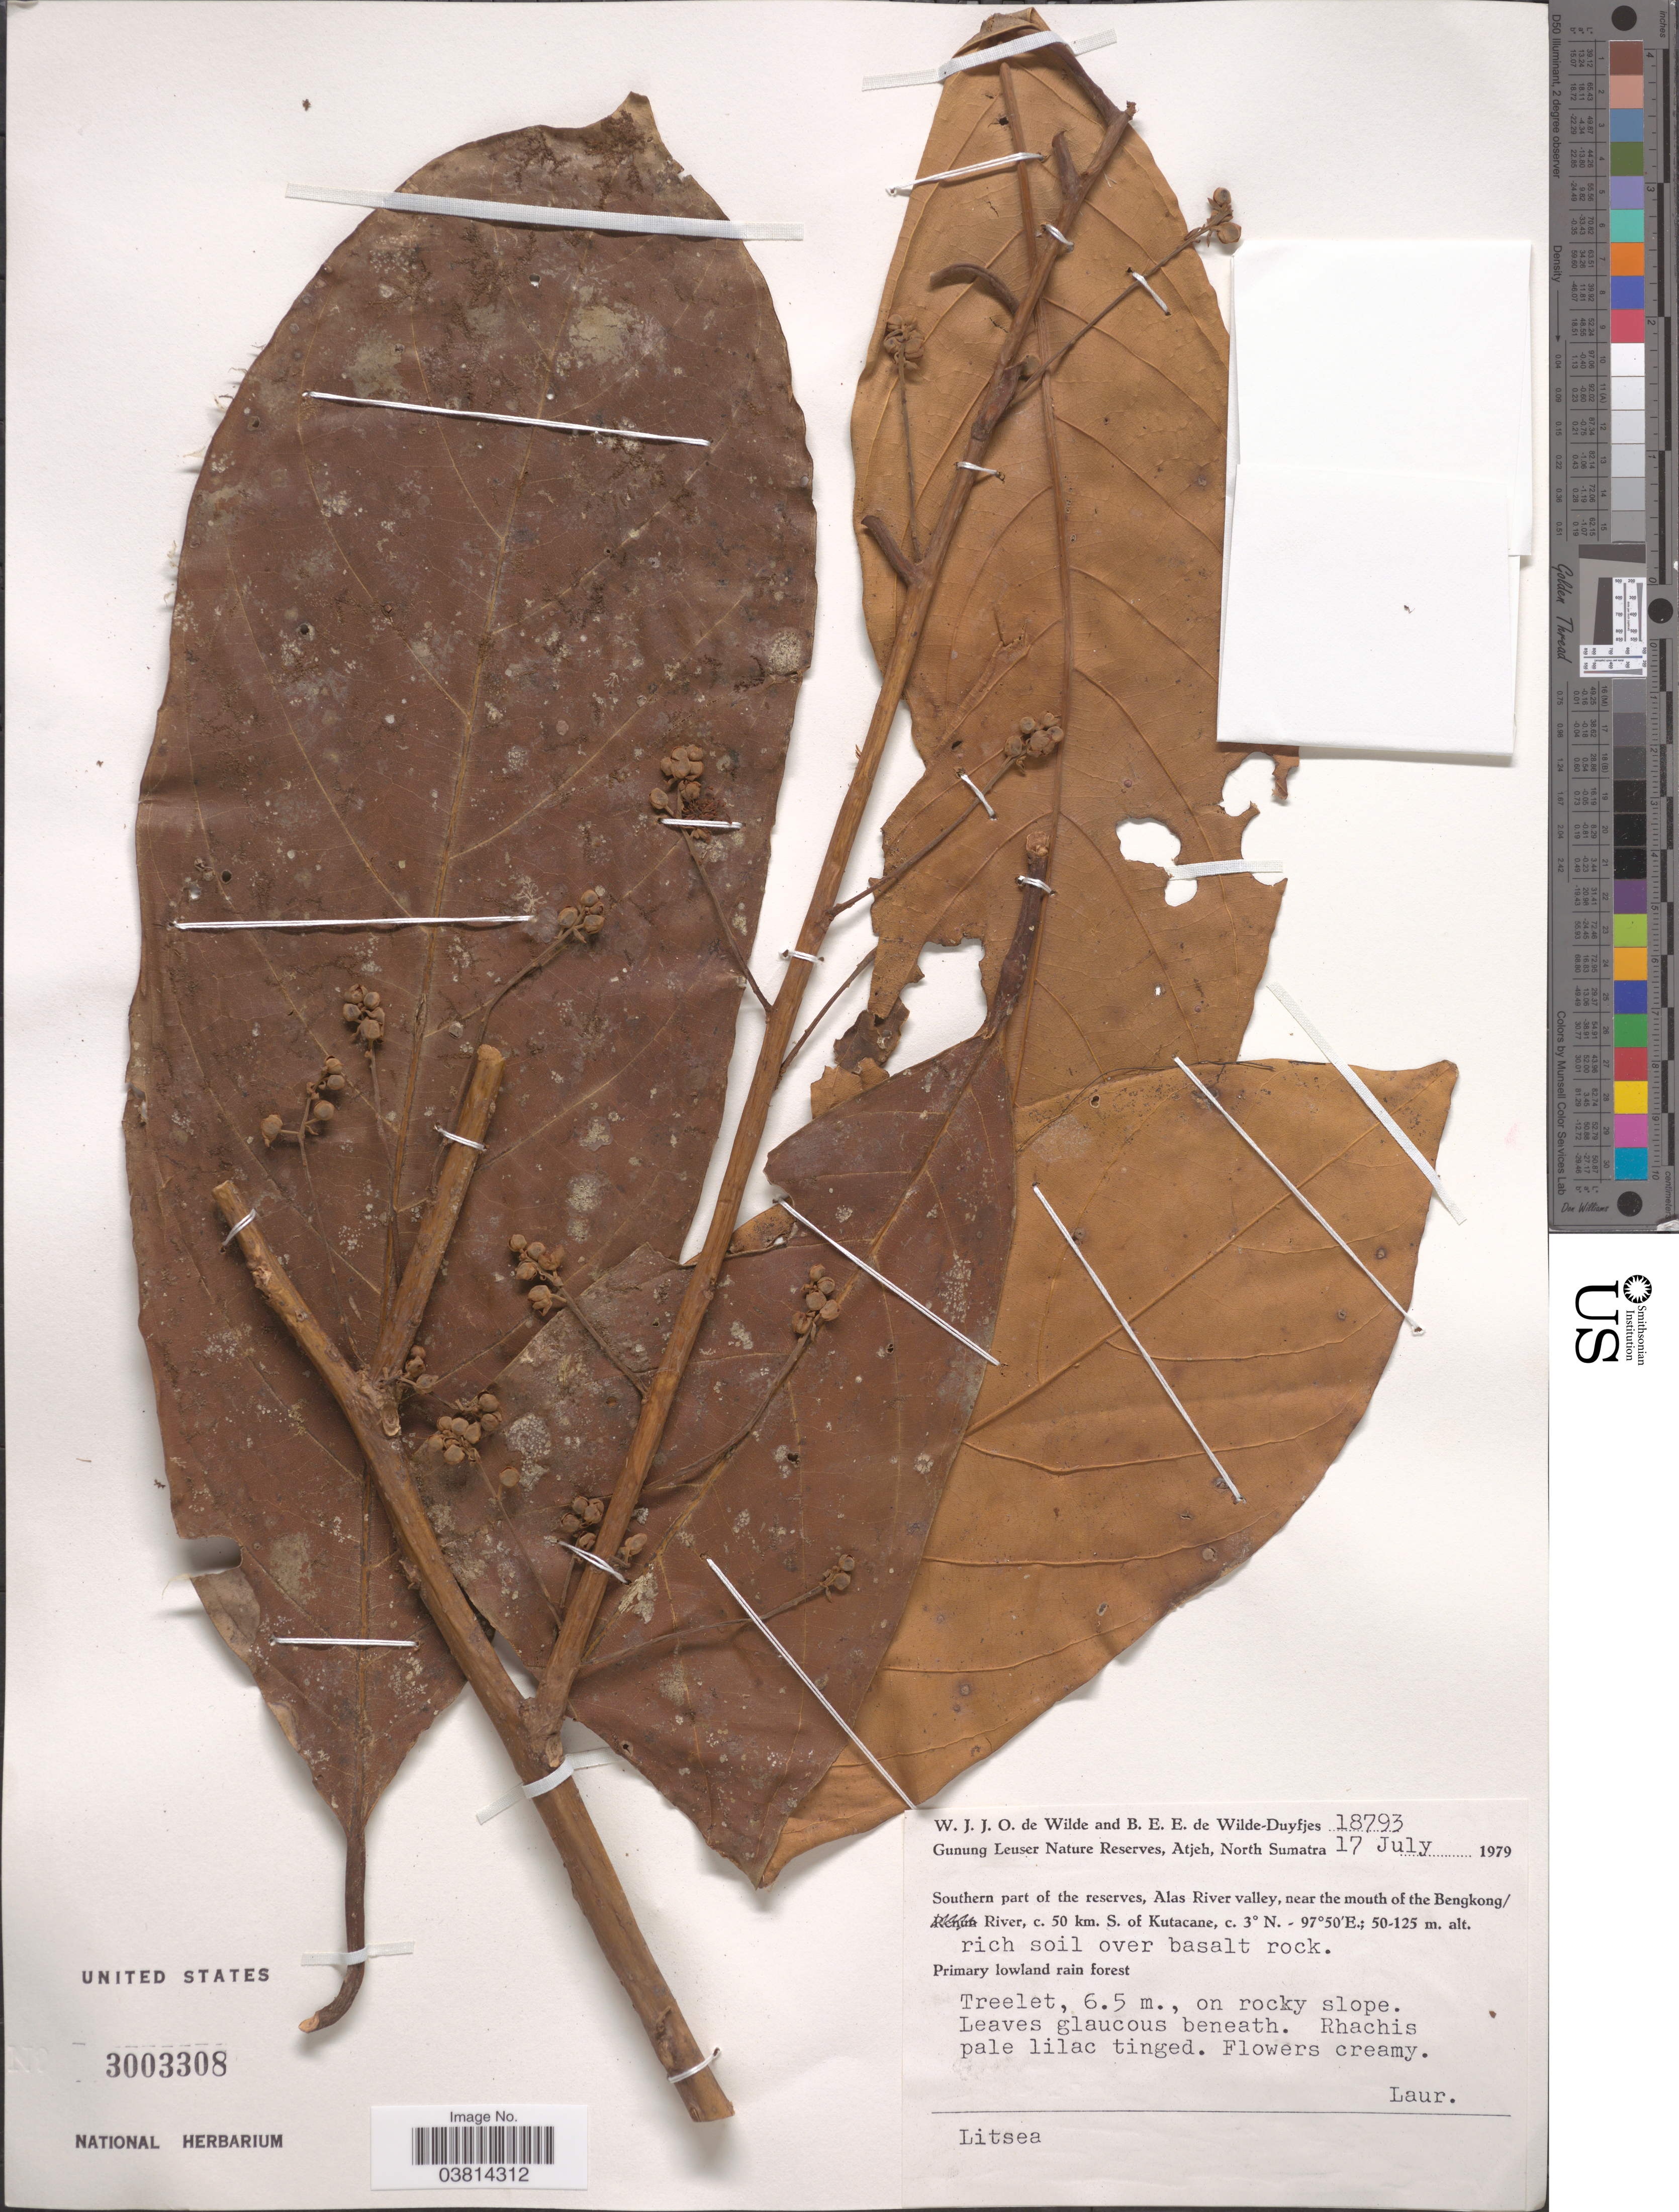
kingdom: Plantae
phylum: Tracheophyta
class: Magnoliopsida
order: Laurales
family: Lauraceae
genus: Litsea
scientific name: Litsea sp.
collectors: W. J. de Wilde & B. E. de Wilde-Duyfjes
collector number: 18793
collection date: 1979-07-17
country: Indonesia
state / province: Sumatra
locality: Gunung Leuser Nature Reserves, Atjeh, North Sumatra. Southern parth of the reserves, Alas River valley, near the mouth of the Bengkong/ River, c. 50 km. S. of Kutacane. On rocky slope.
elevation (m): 50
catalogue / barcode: US 3003308